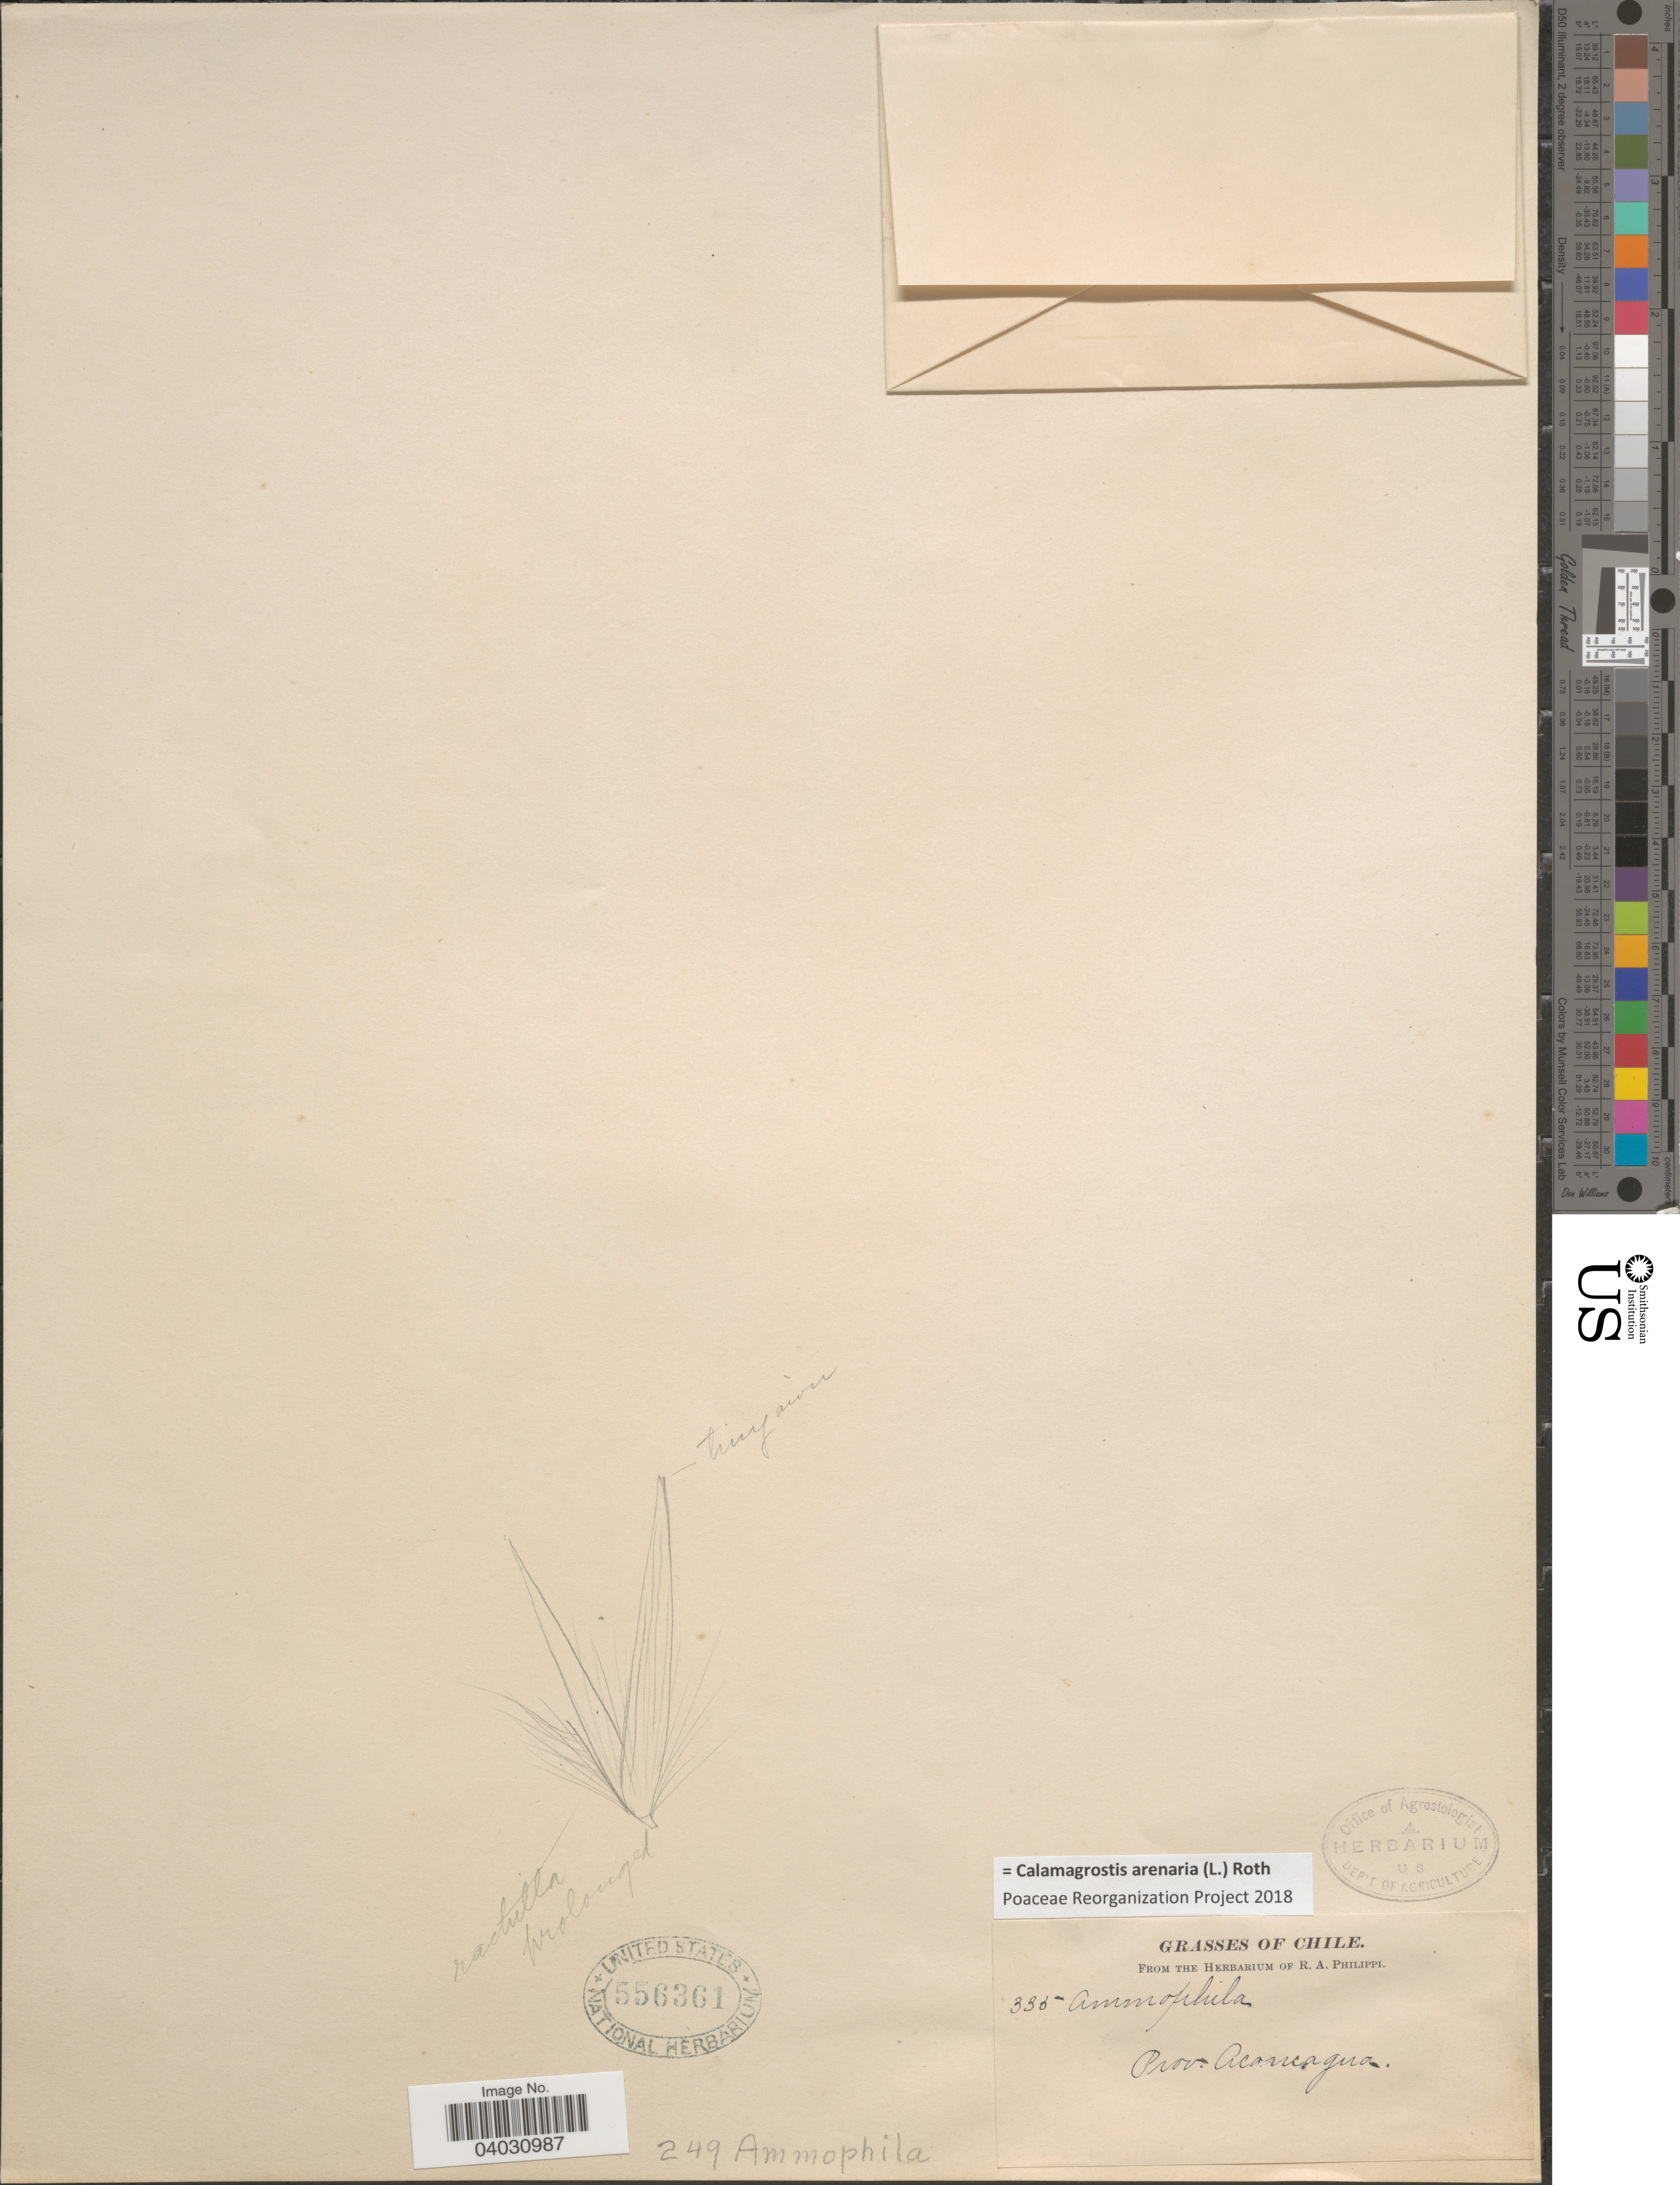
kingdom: Plantae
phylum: Tracheophyta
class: Liliopsida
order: Poales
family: Poaceae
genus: Calamagrostis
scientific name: Calamagrostis arenaria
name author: (L.) Roth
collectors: ex. herb. R.A. Philippi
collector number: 335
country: Chile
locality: Prov. Aconcagua.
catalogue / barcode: US 556361